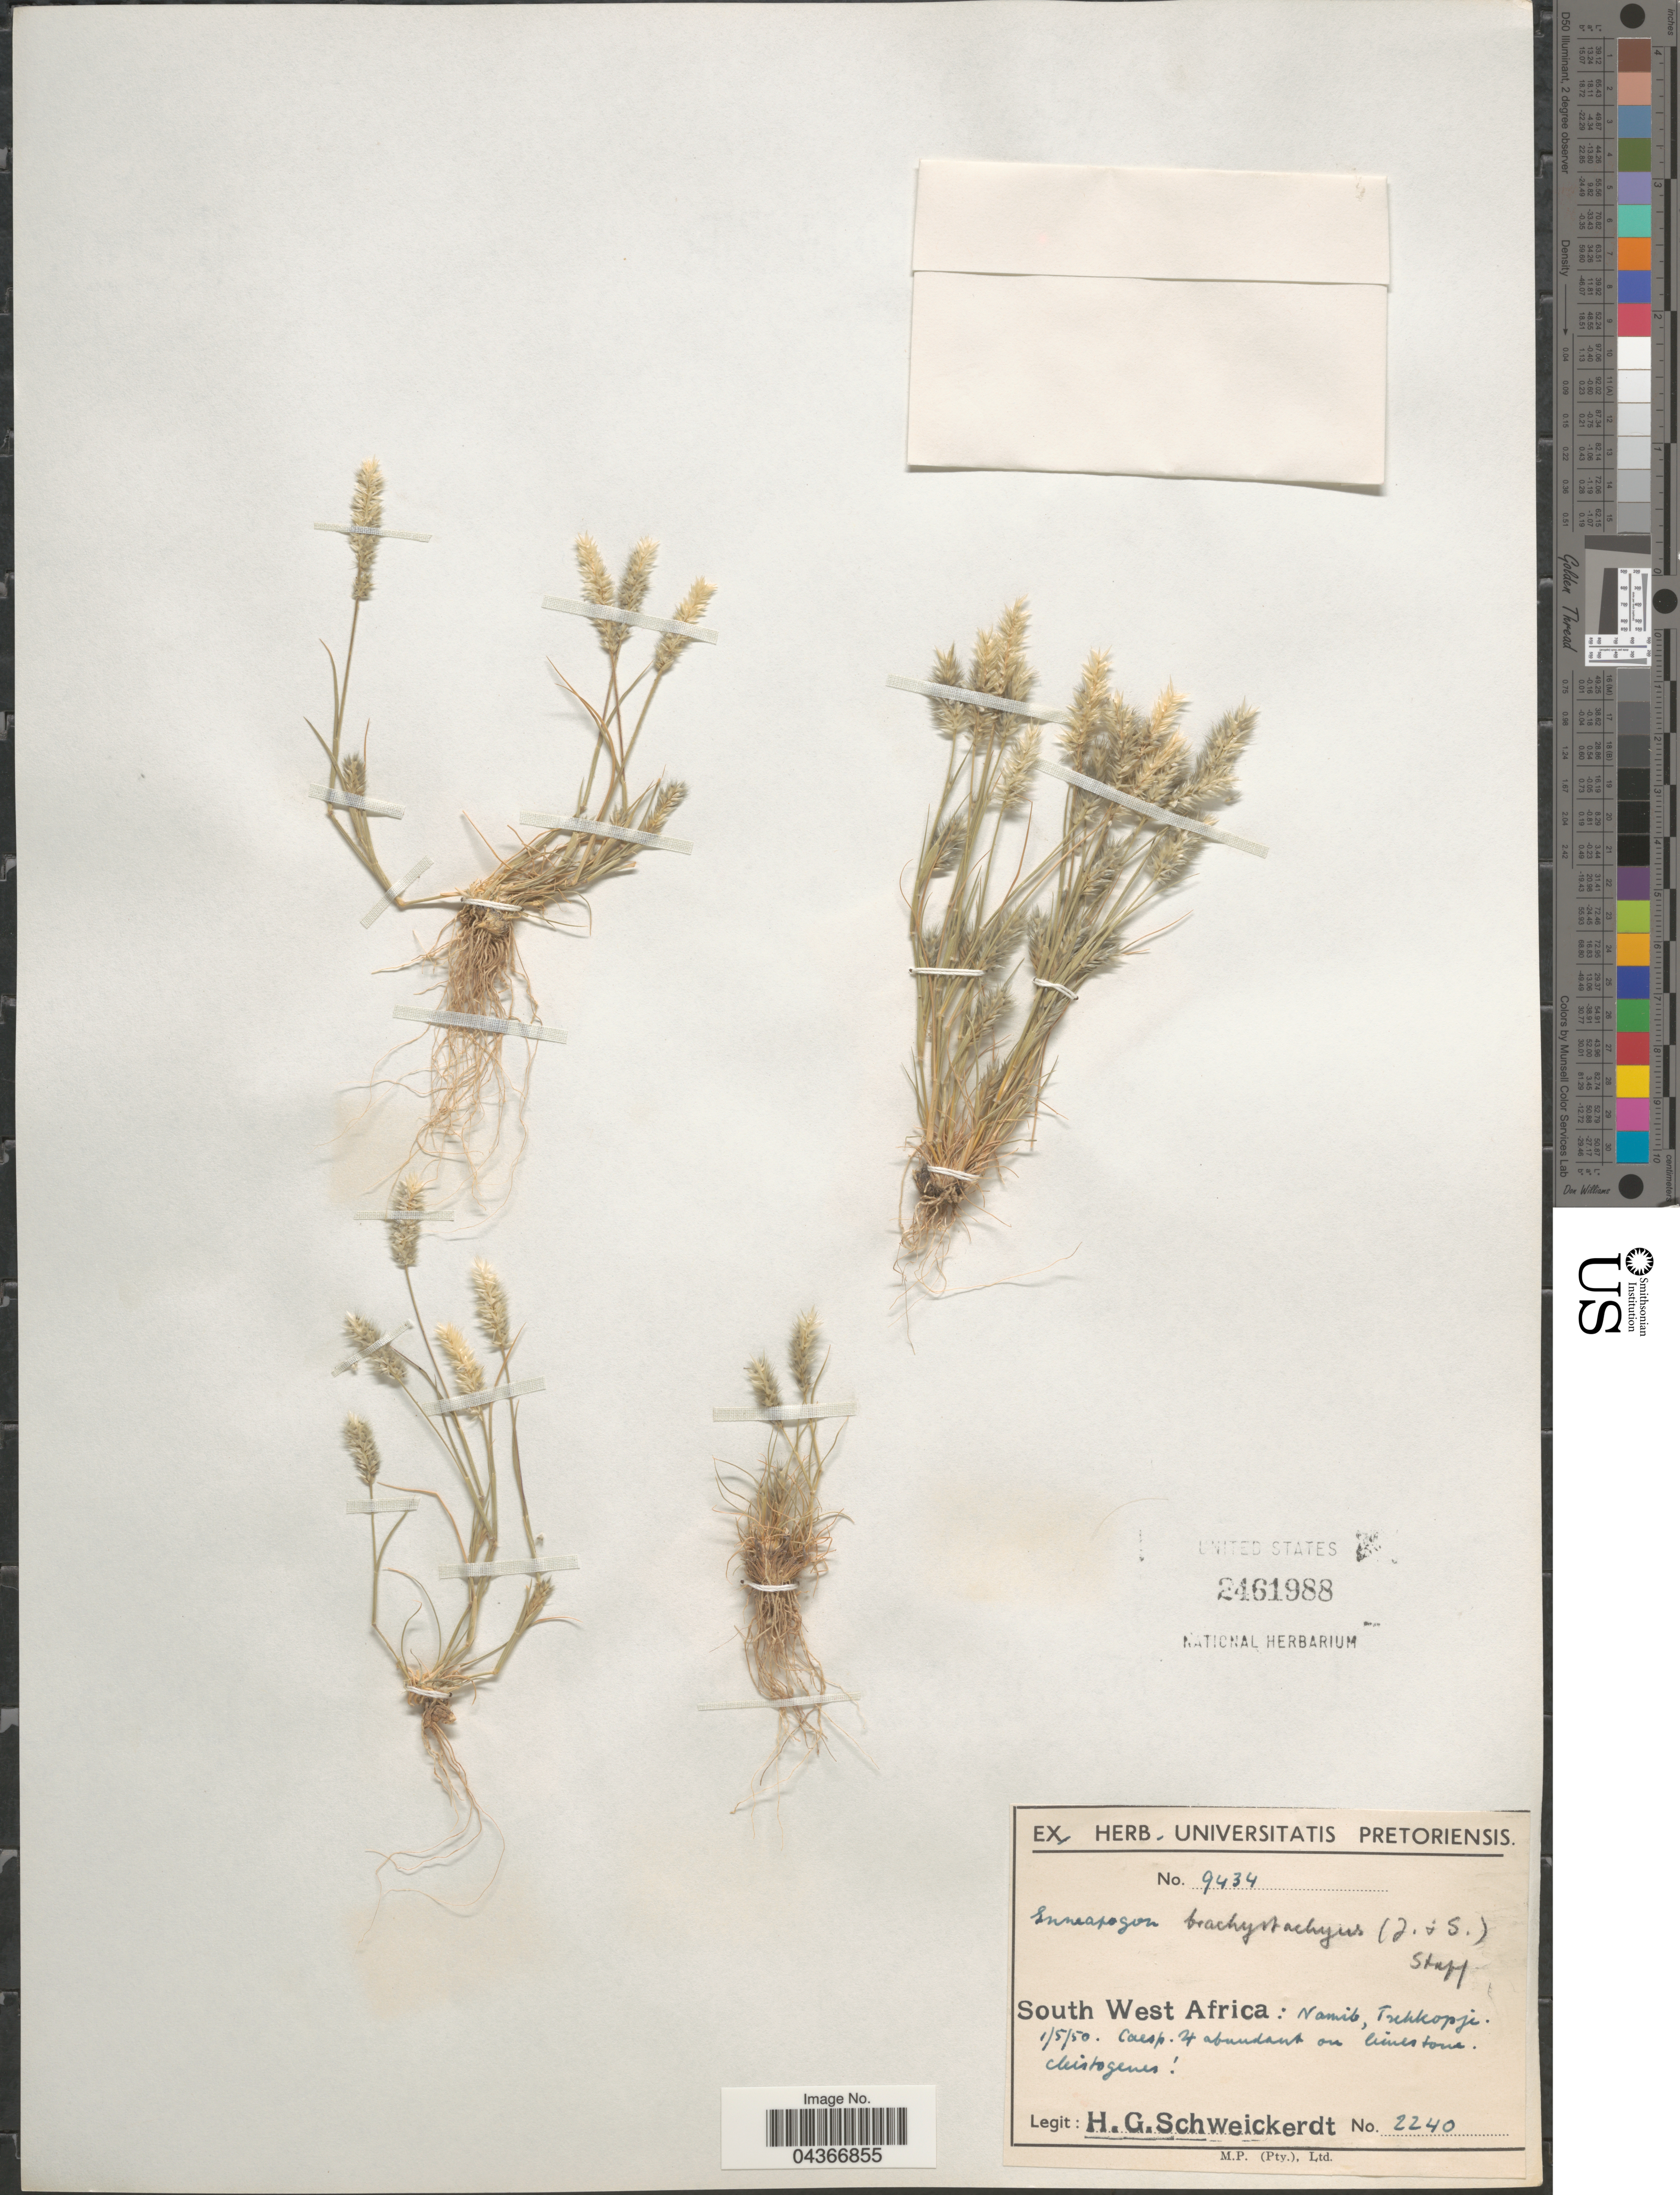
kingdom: Plantae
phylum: Tracheophyta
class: Liliopsida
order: Poales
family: Poaceae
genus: Enneapogon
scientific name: Enneapogon desvauxii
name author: P. Beauv.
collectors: H. Schweickerdt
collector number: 2240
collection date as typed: Transcribed d/m/y: 1/5/50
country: Namibia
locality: South West Africa: Namib, Trekkopje.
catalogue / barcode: US 2461988